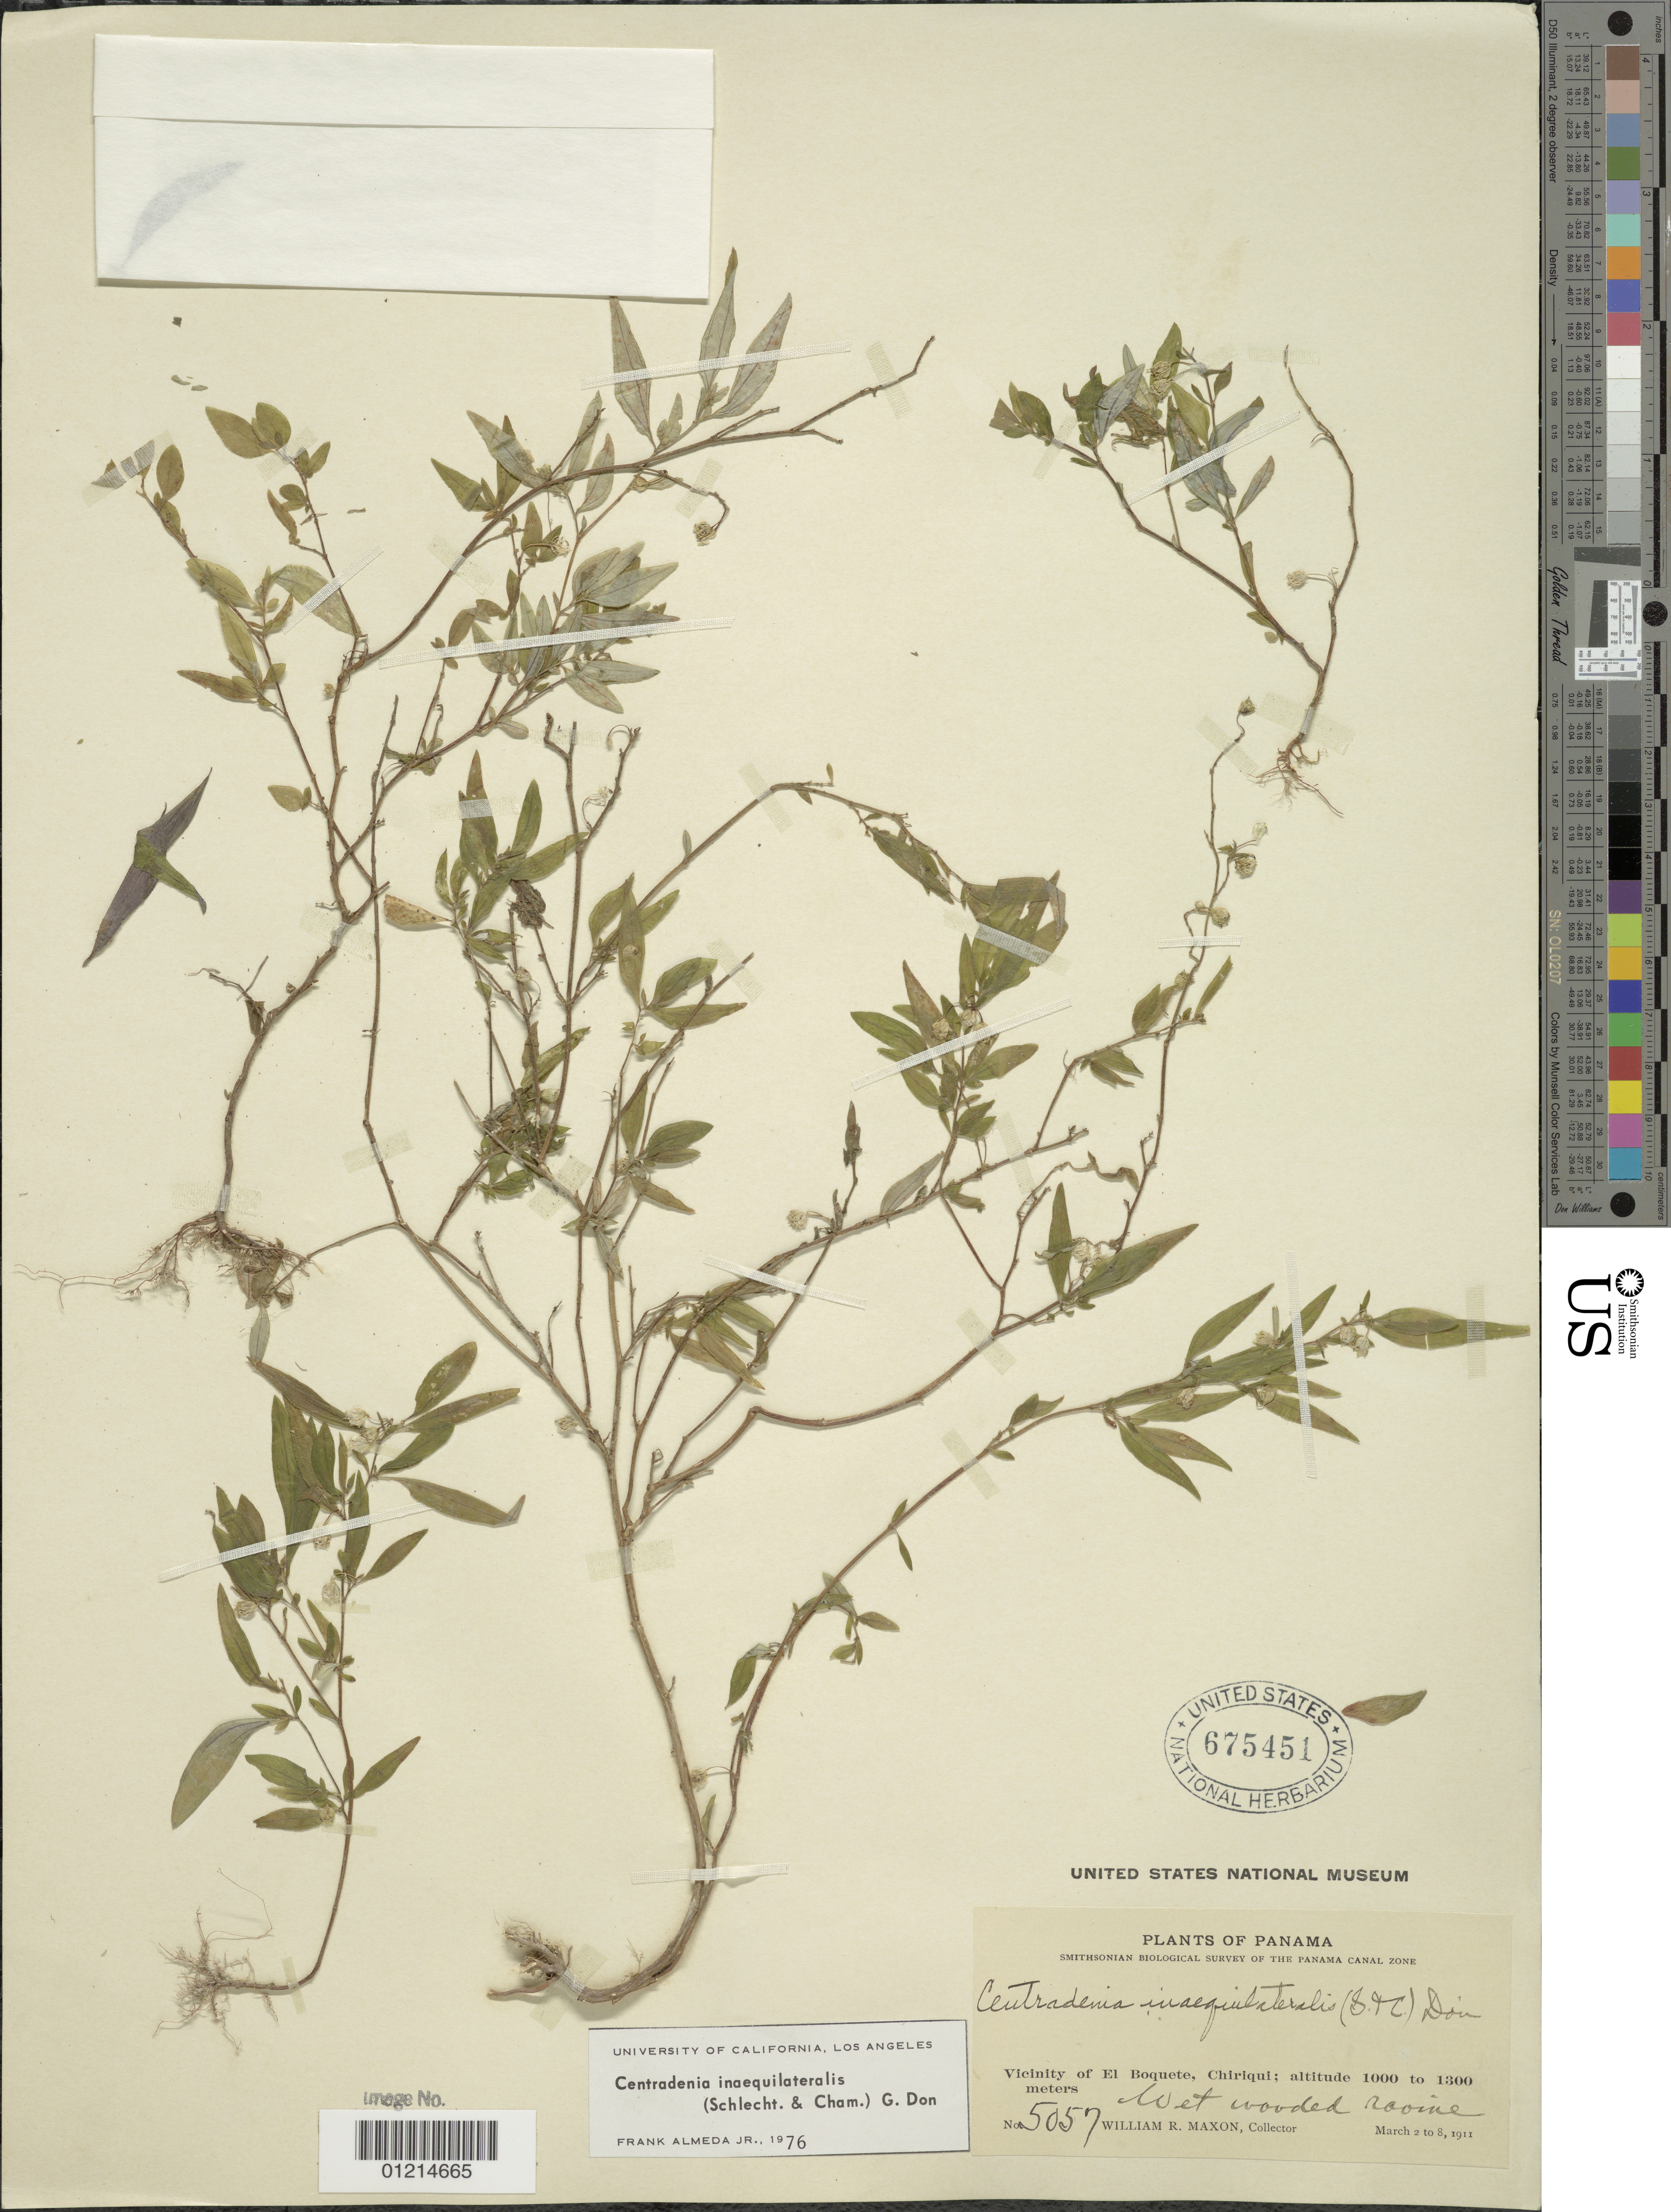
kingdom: Plantae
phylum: Tracheophyta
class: Magnoliopsida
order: Myrtales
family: Melastomataceae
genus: Centradenia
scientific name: Centradenia inaequilateralis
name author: (Gleason) G. Don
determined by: Almeda, F.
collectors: W. R. Maxon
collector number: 5057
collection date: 1911-03-02/1911-03-08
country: Panama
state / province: Chiriqui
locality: Vicinity of El Boquete.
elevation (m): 1000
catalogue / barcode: US 675451